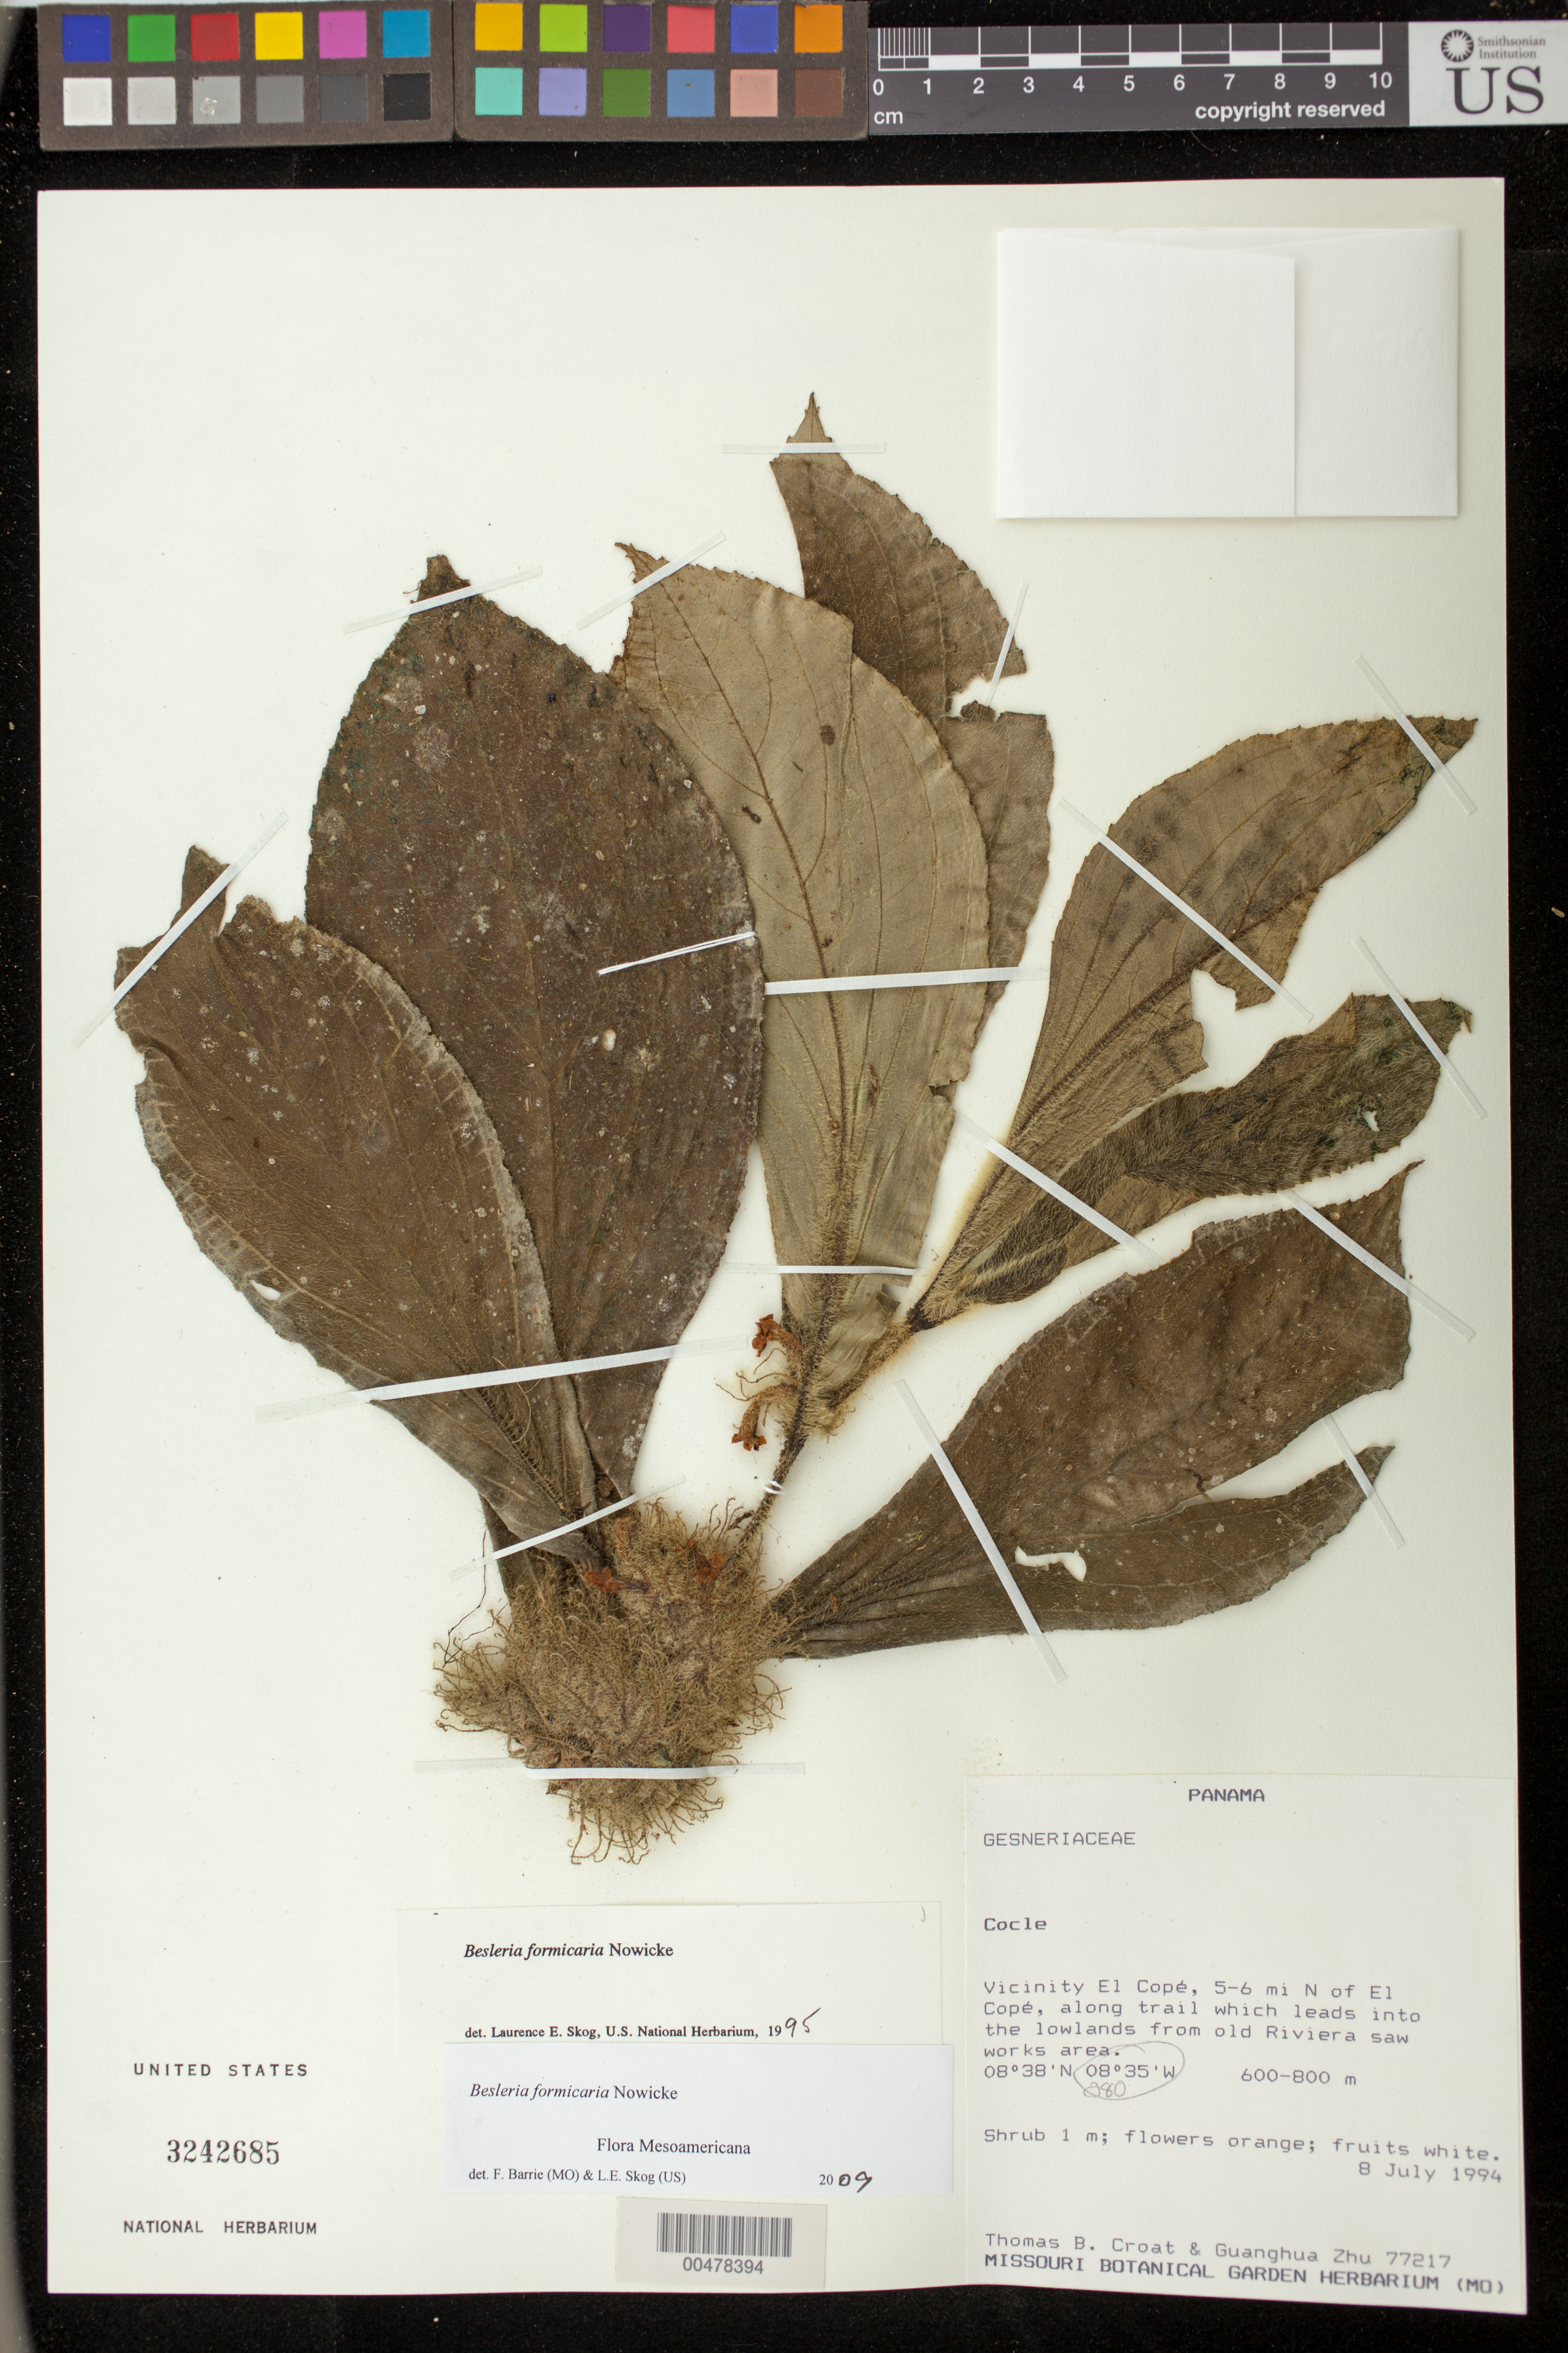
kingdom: Plantae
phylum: Tracheophyta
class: Magnoliopsida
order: Lamiales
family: Gesneriaceae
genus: Besleria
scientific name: Besleria formicaria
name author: Nowicke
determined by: Skog, Laurence E.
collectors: T. B. Croat & G. H. Zhu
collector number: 77217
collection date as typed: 08 Jul 1994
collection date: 1994-07-08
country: Panama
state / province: Coclé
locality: Vicinity El Copé, 5-6 mi N of El Copé, along trail which leds into the lowlands from olf Riviera saw works area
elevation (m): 600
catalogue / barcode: US 3242685